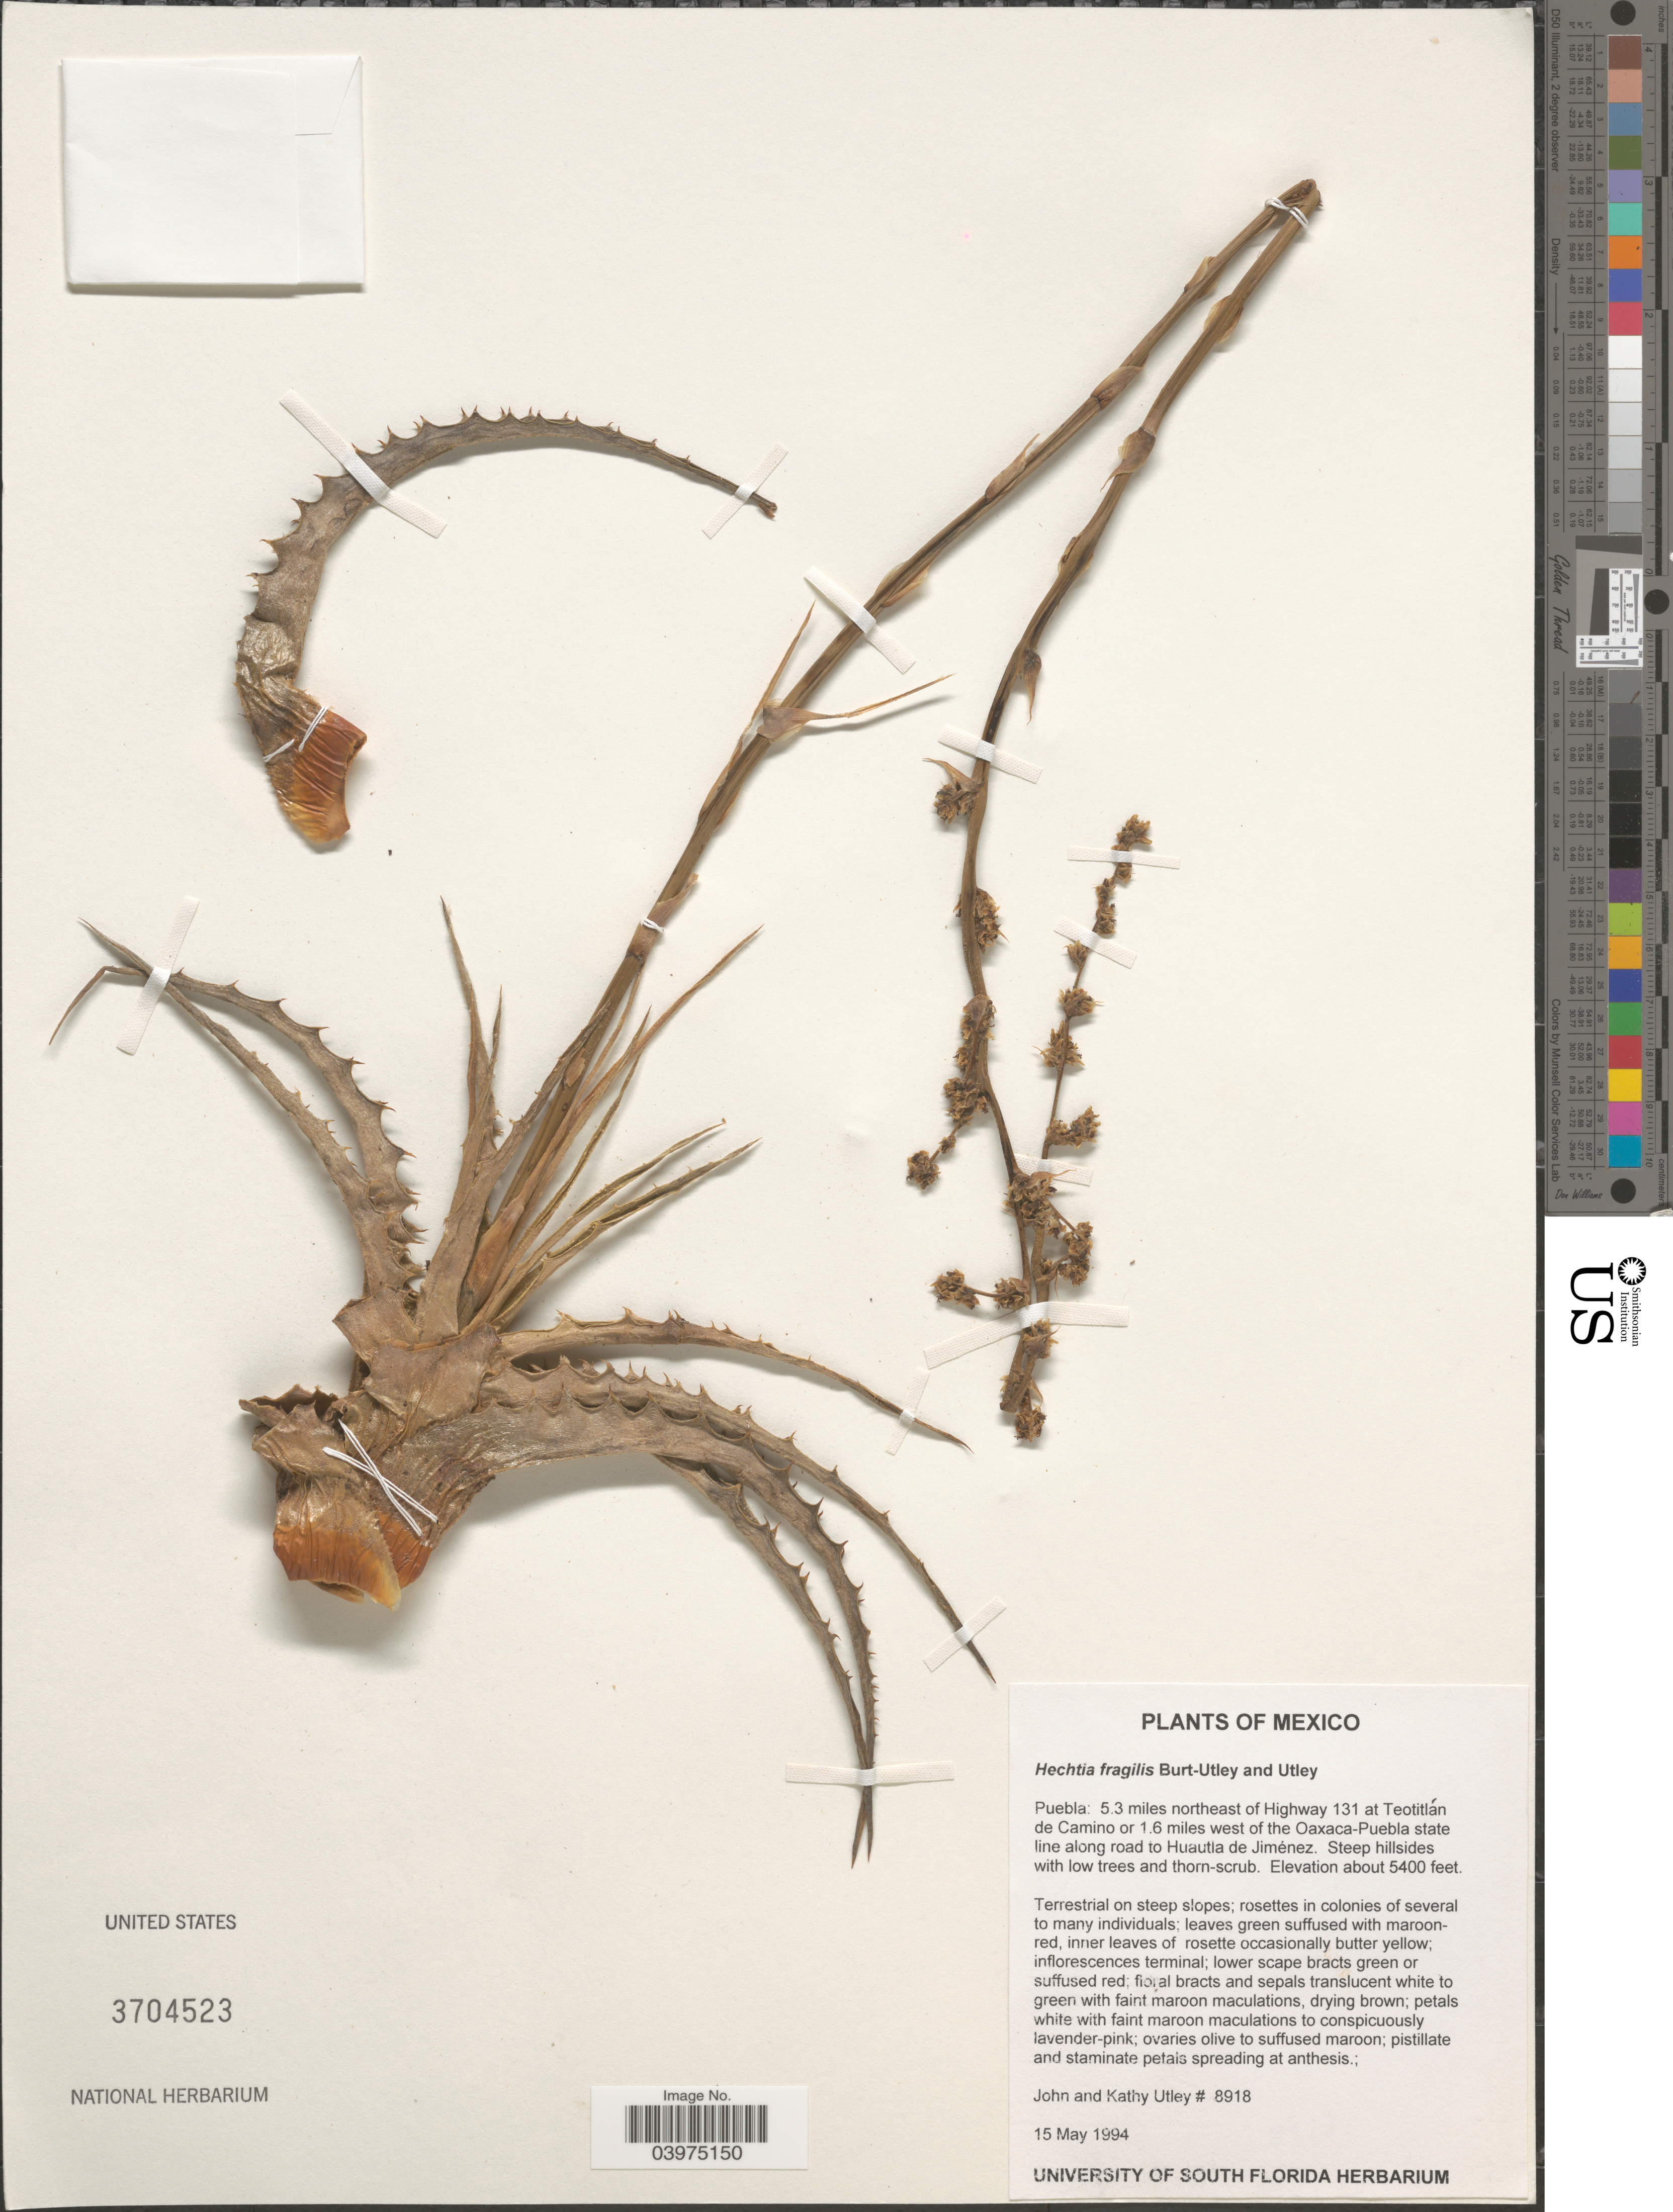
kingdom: Plantae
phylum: Tracheophyta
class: Liliopsida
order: Poales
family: Bromeliaceae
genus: Hechtia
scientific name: Hechtia fragilis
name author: Burt-Utley & Utley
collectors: J. F. Utley & K. Burt-Utley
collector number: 8918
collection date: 1994-05-15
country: Mexico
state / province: Puebla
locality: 5.3 miles northeast of Highway 131 at Teotitlán de Camino or 1.6 miles west of the Oaxaca-Puebla state line along road to Huautla de Jiménez.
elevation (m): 1646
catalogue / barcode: US 3704523